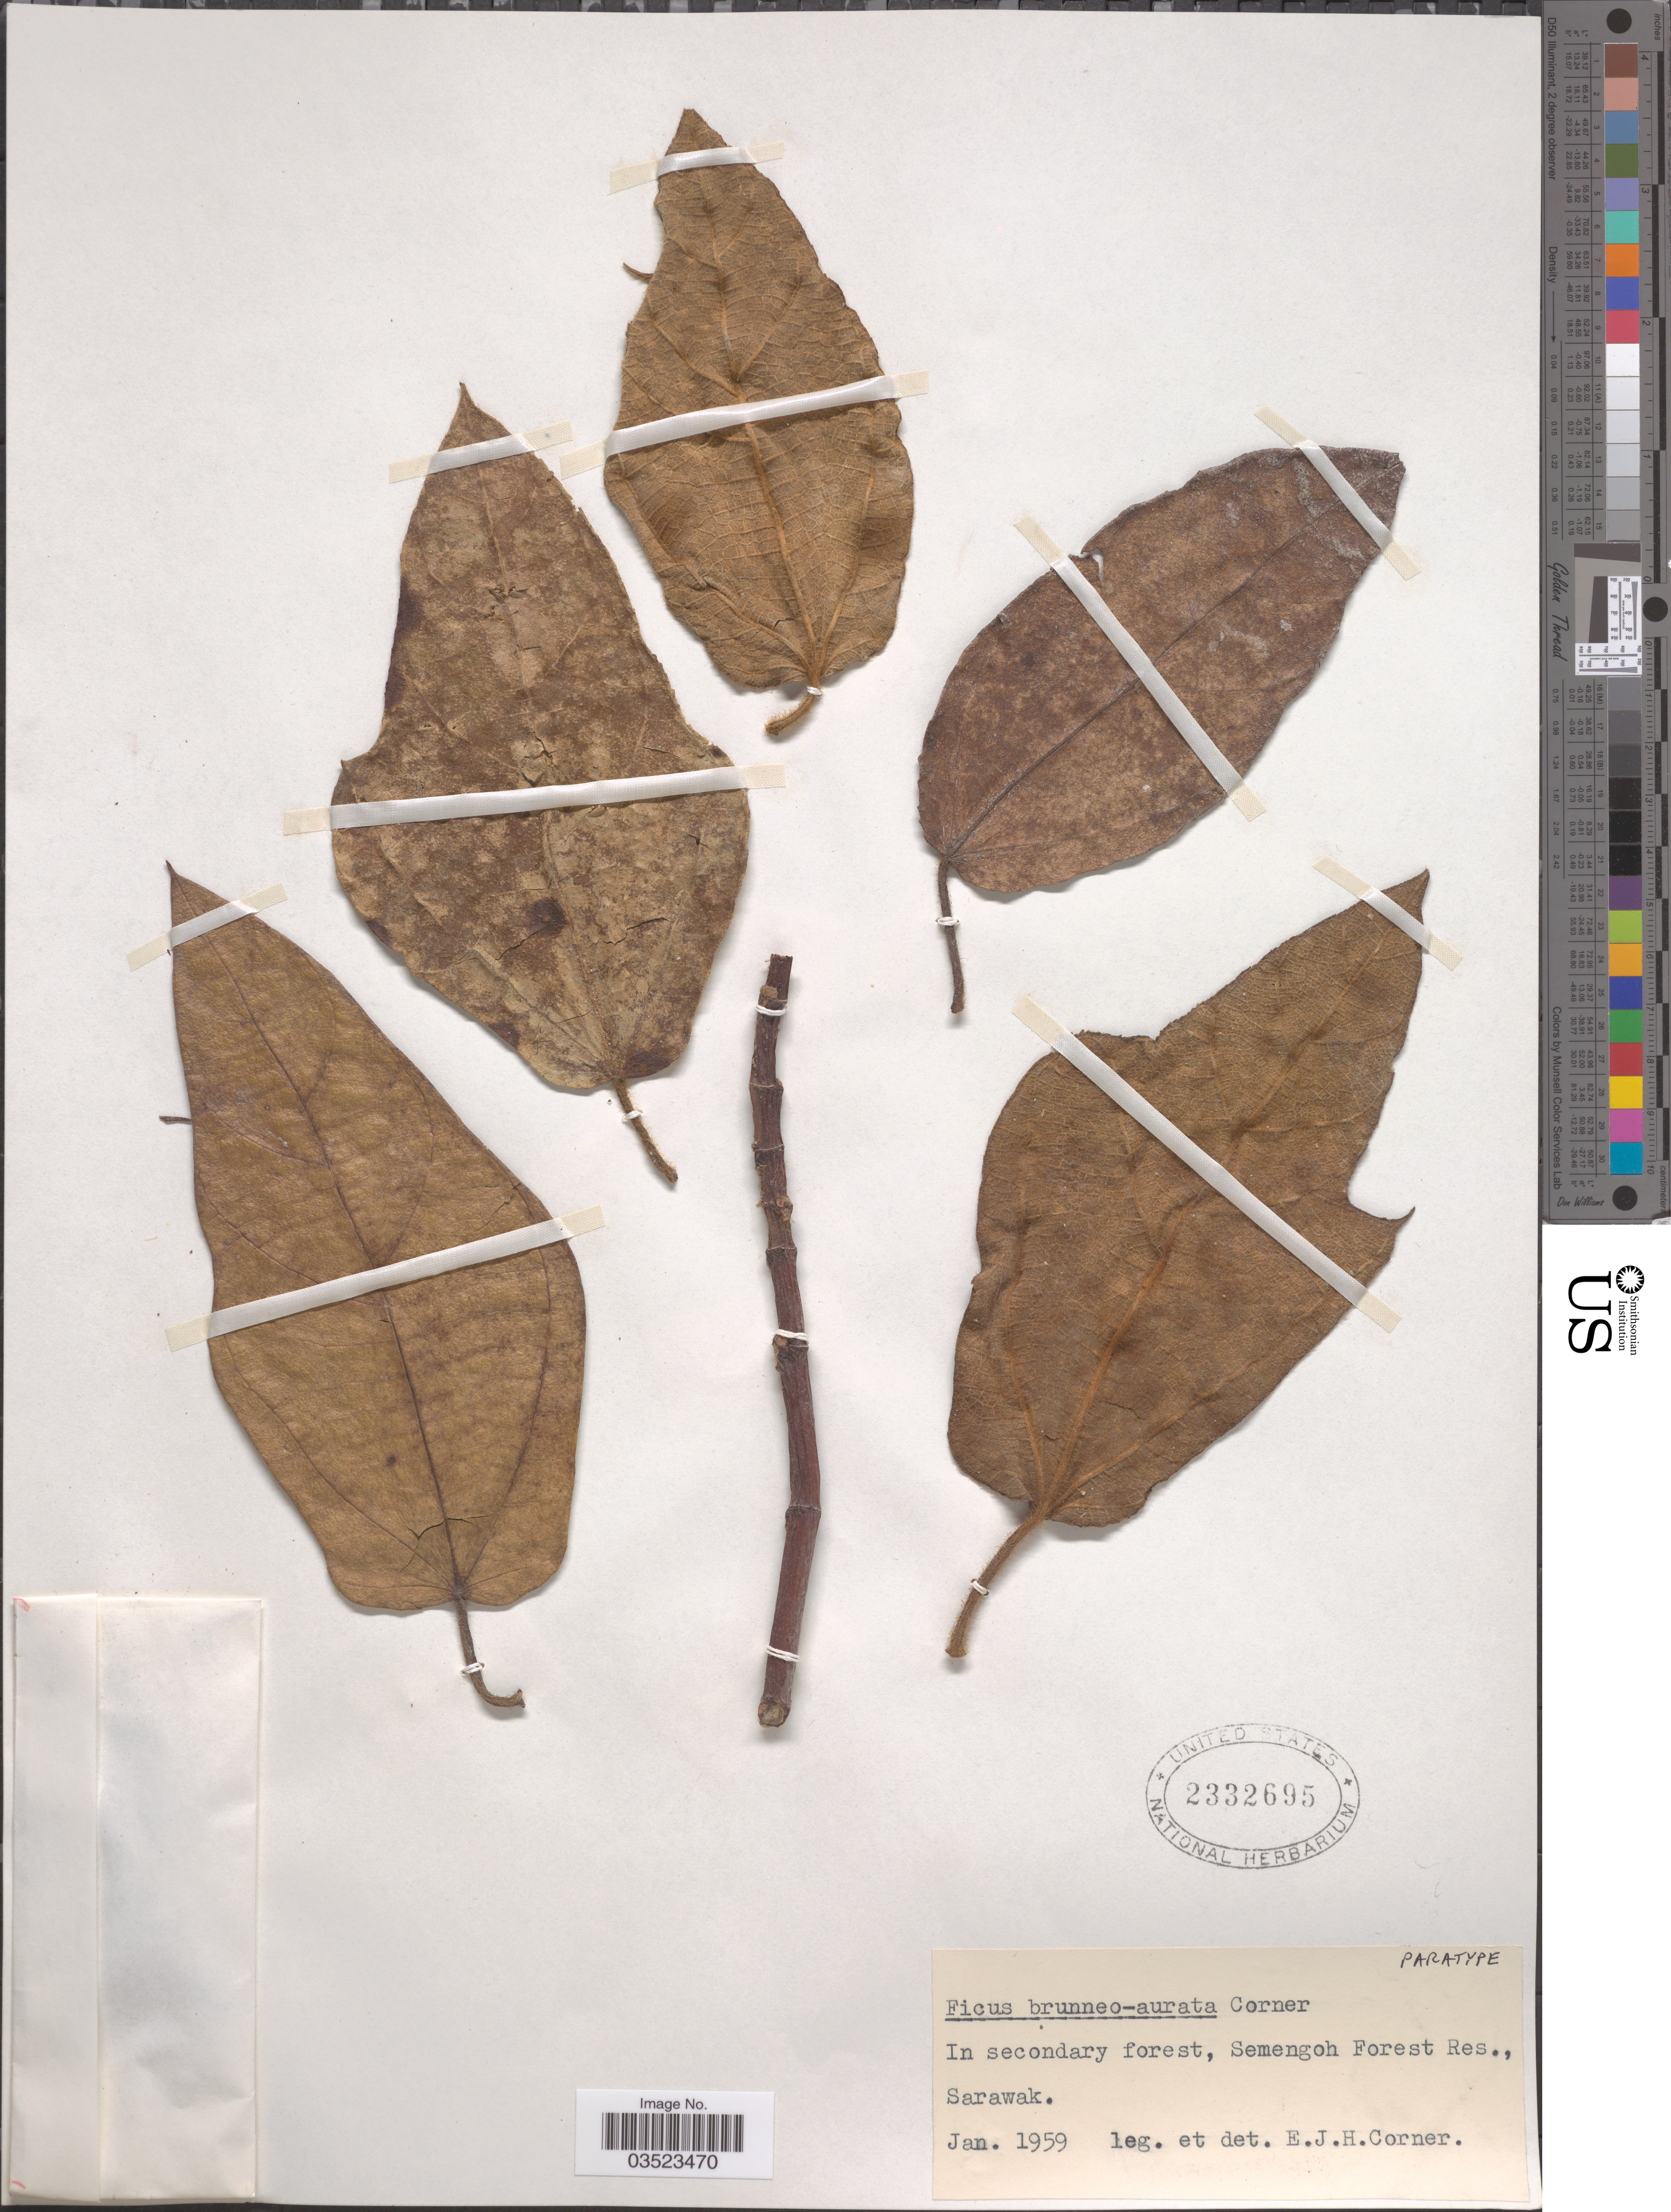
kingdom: Plantae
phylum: Tracheophyta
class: Magnoliopsida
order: Rosales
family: Moraceae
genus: Ficus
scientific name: Ficus brunneoaurata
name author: Corner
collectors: E. Corner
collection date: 1959-01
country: Malaysia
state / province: Sarawak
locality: In secondary forest, Semengoh Forest Res.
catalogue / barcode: US 2332695